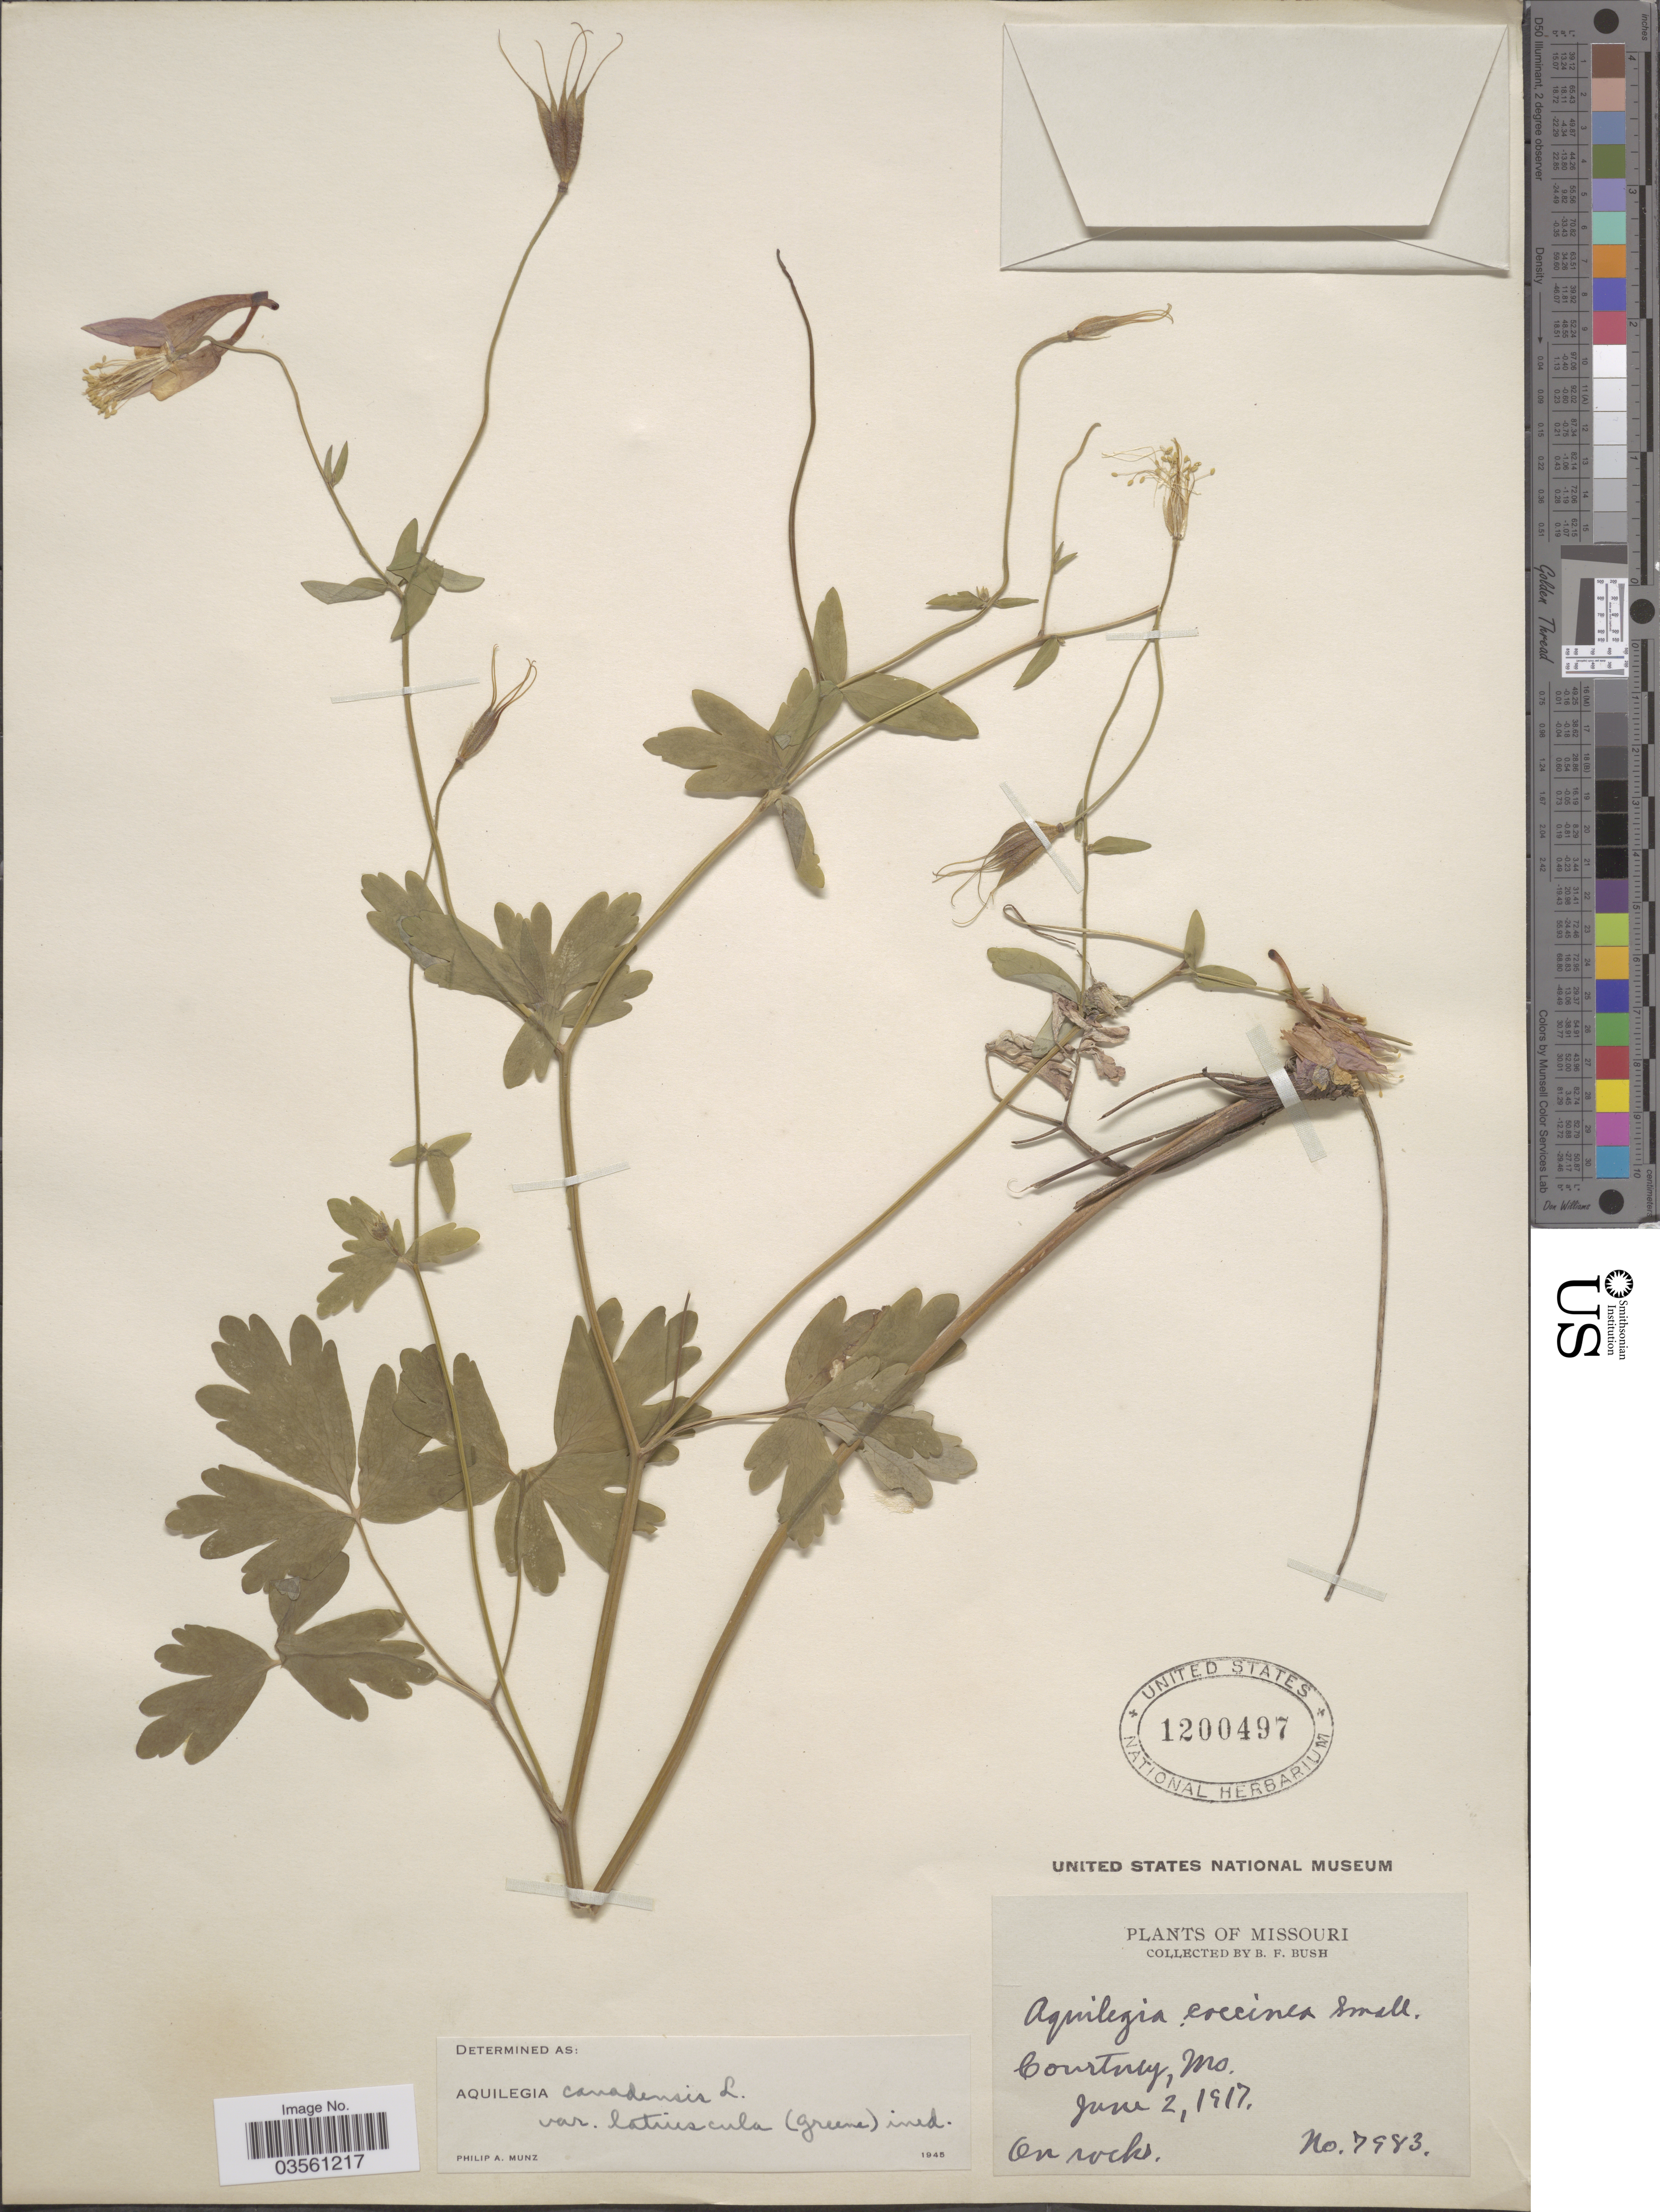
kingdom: Plantae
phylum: Tracheophyta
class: Magnoliopsida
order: Ranunculales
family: Ranunculaceae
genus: Aquilegia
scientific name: Aquilegia canadensis var. latiuscula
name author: (Greene) Munz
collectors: B. F. Bush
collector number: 7983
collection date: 1917-06-02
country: United States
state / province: Missouri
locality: Courtney.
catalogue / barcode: US 1200497